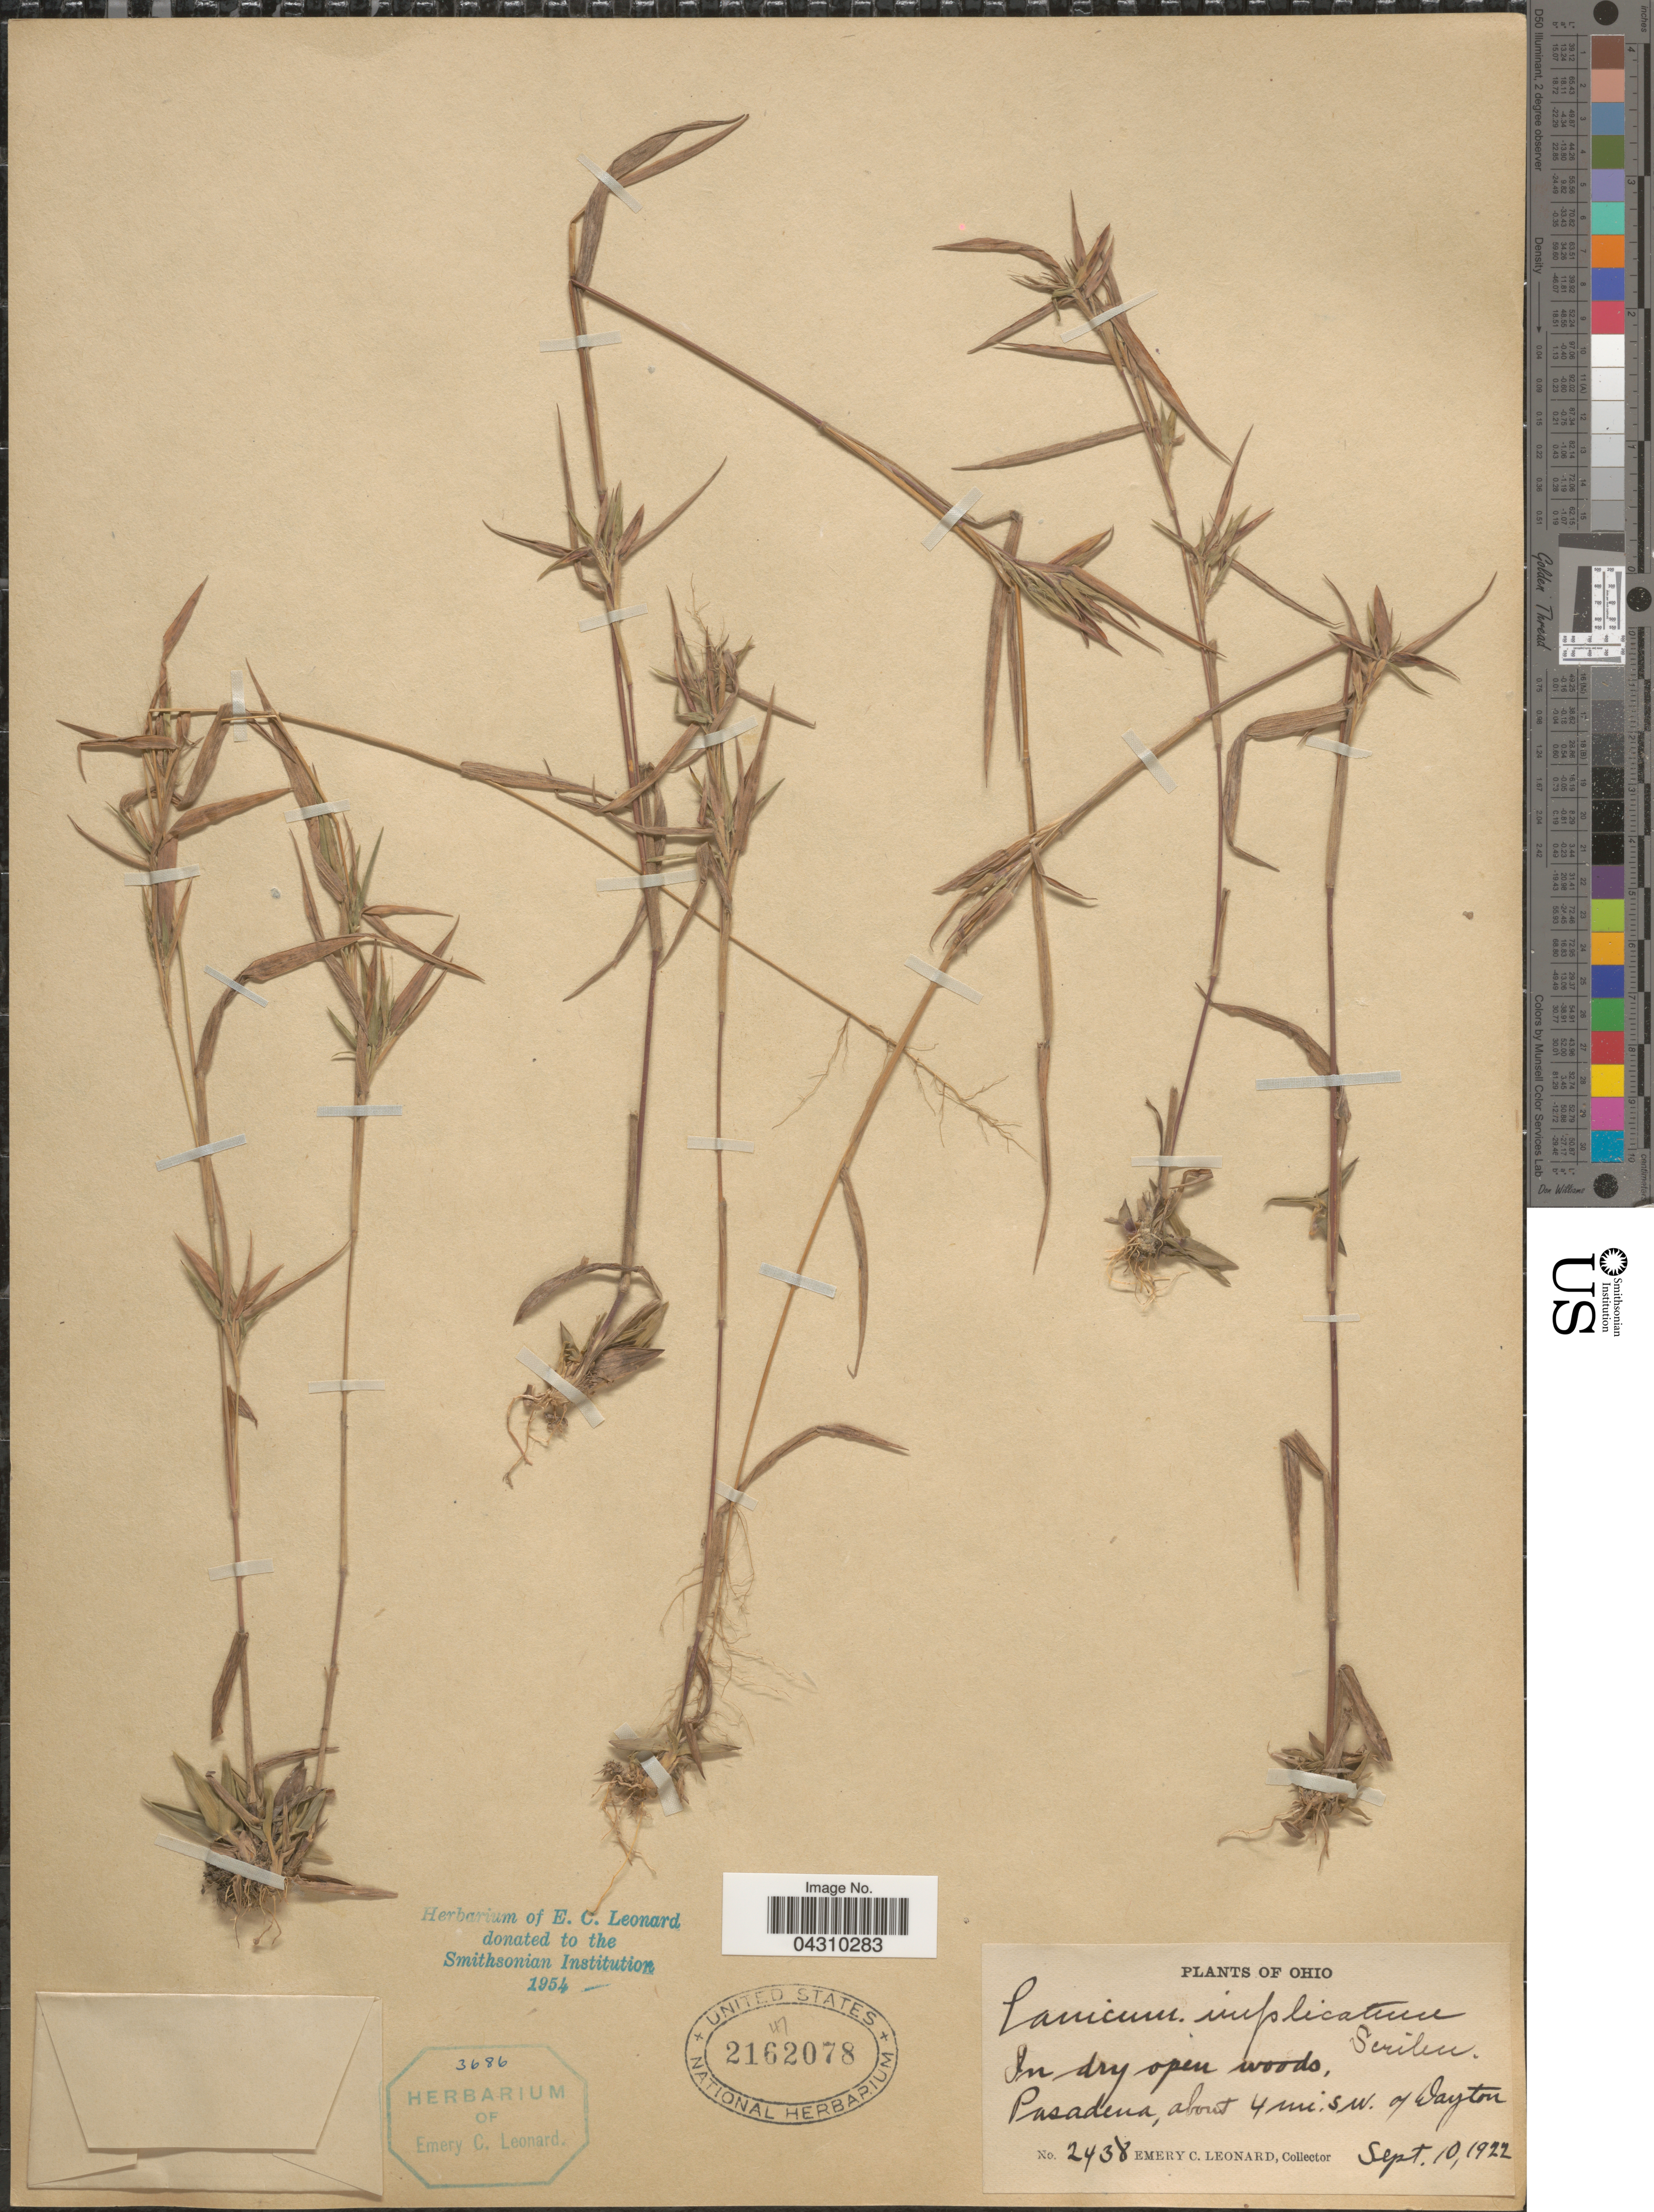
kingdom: Plantae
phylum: Tracheophyta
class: Liliopsida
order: Poales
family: Poaceae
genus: Dichanthelium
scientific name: Dichanthelium acuminatum var. acuminatum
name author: (Sw.) Gould & C.A. Clark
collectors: E. C. Leonard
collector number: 2438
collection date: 1922-09-10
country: United States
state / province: Ohio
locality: In dry open woods, Pasadena, about 4 mi. SW. of Dayton.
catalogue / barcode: US 2162078